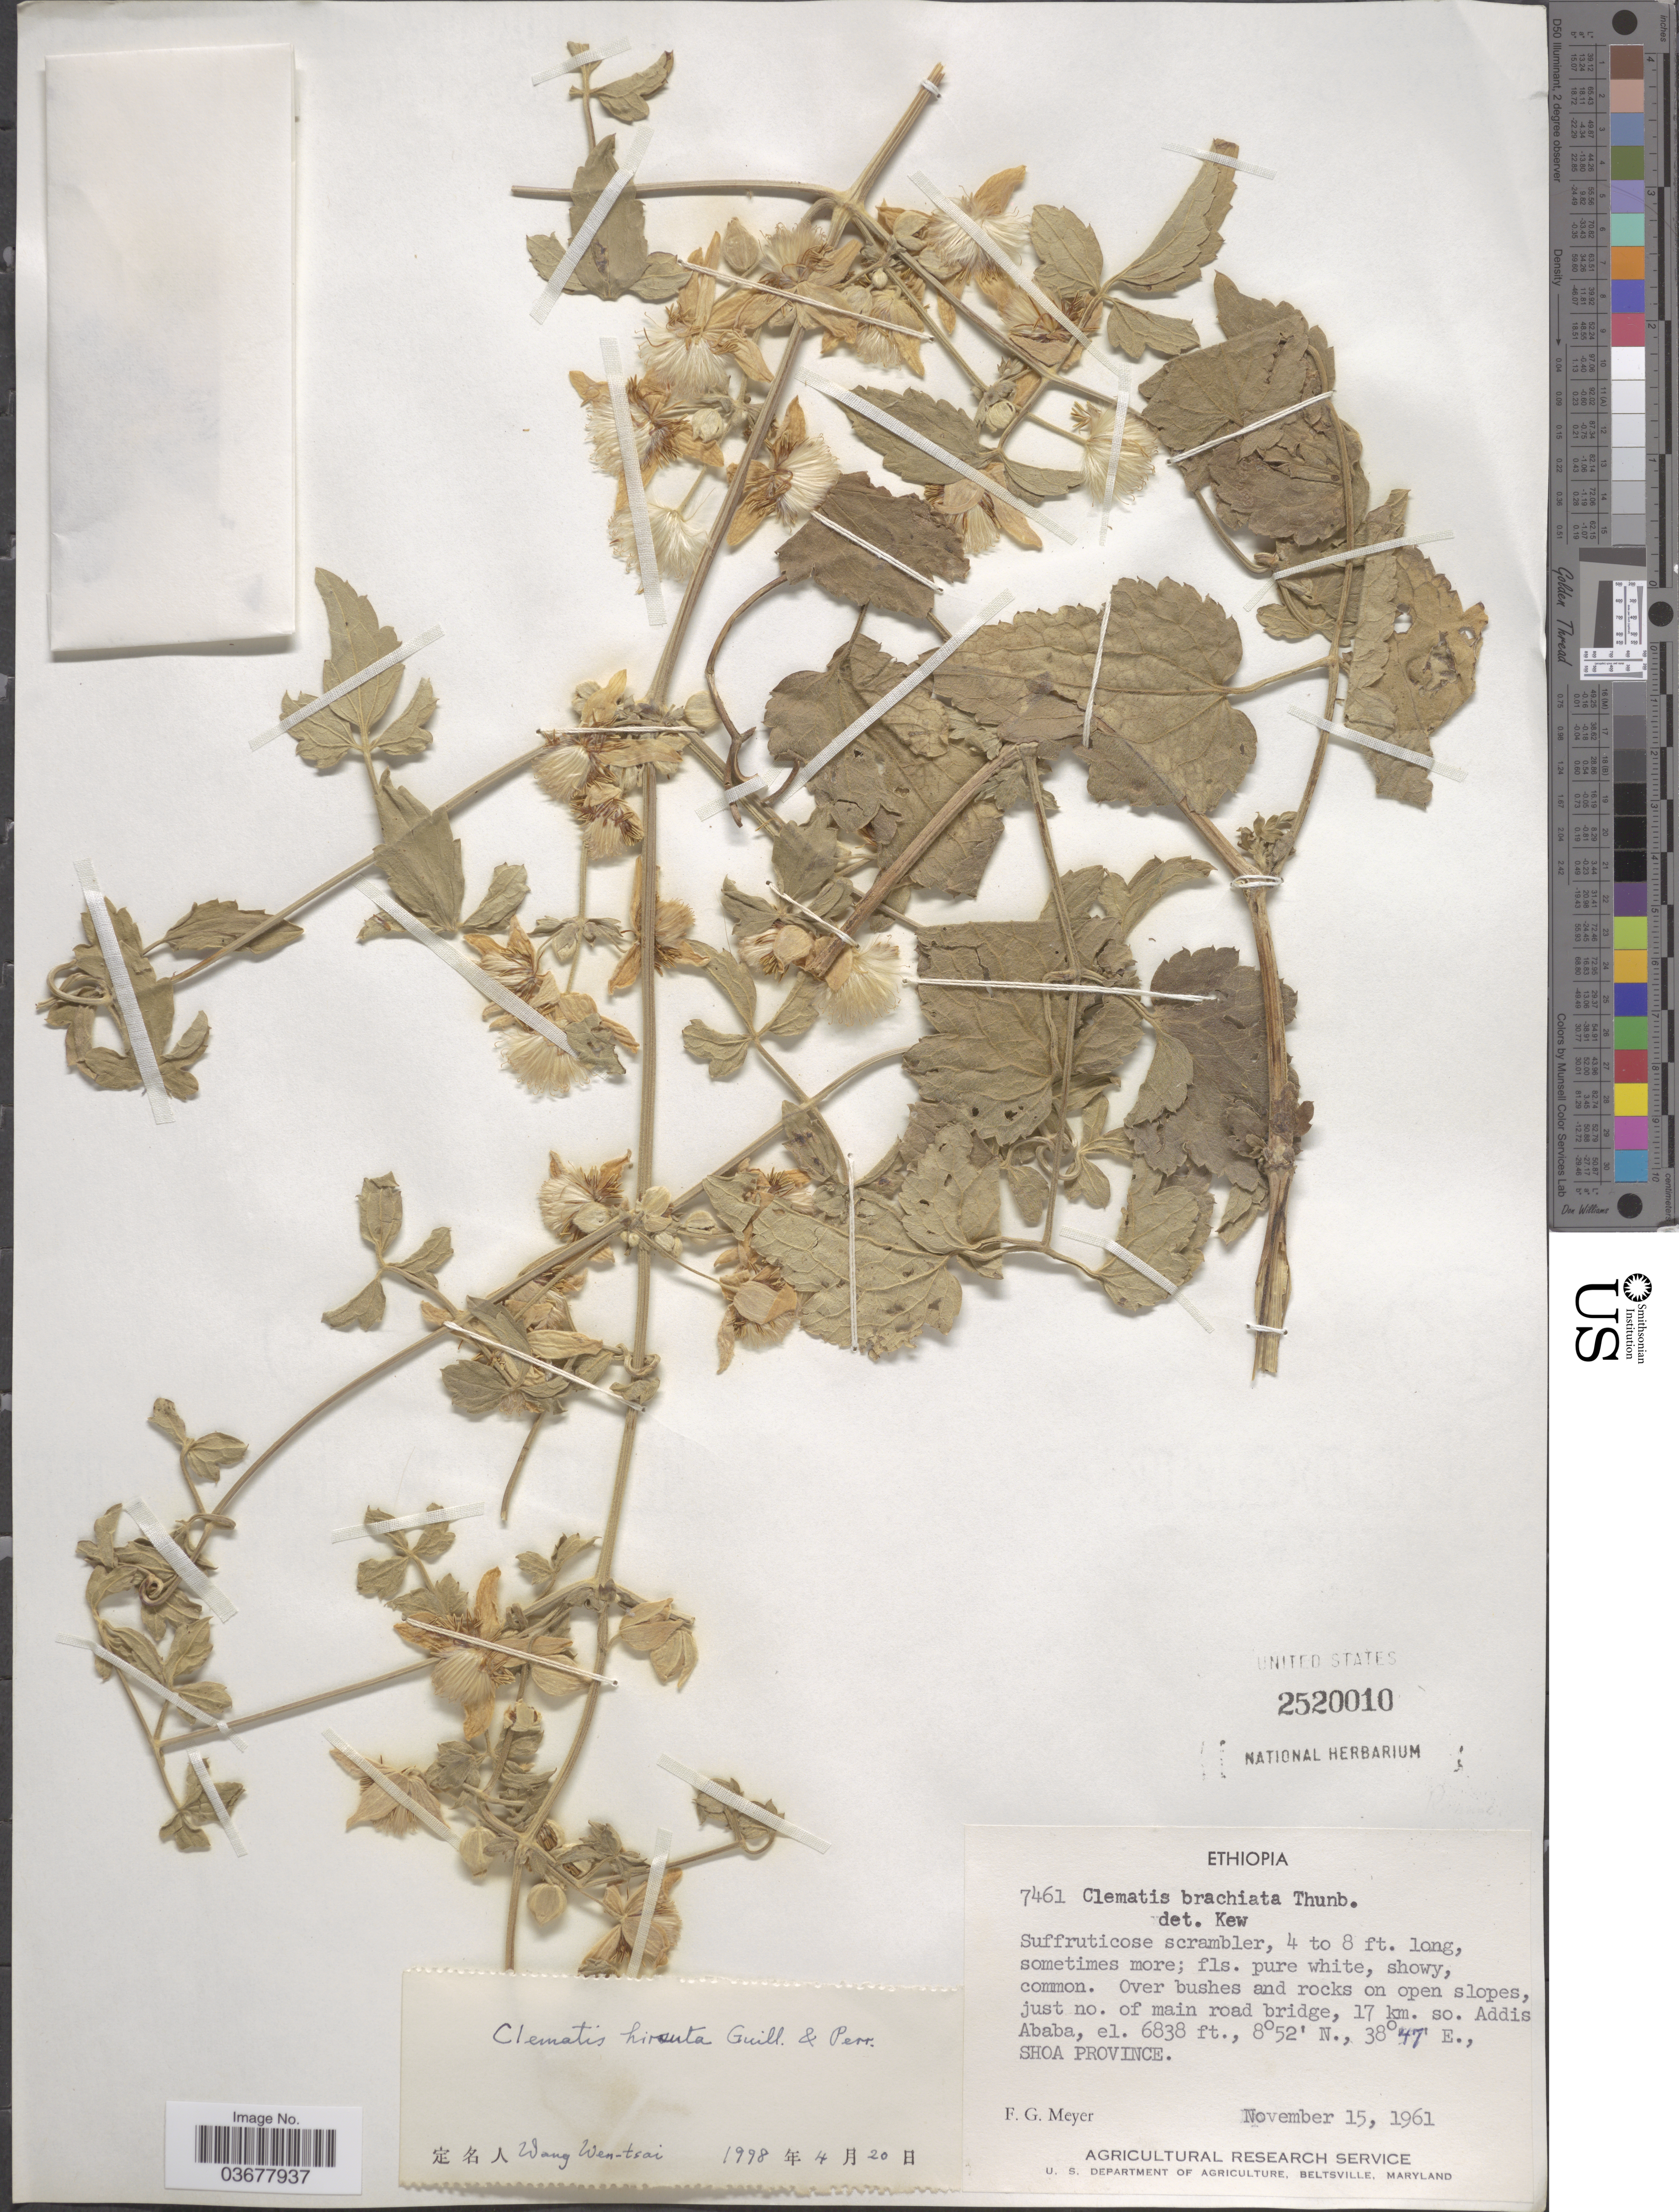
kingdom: Plantae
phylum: Tracheophyta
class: Magnoliopsida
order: Ranunculales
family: Ranunculaceae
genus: Clematis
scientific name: Clematis hirsuta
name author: Guill. & Perr.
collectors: F. G. Meyer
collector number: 7461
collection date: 1961-11-15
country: Ethiopia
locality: Over brushes and rocks on open slopes, just no. of main road bridge, 17 km. so. Addis Ababa, Shoa Province.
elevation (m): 2084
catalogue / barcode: US 2520010